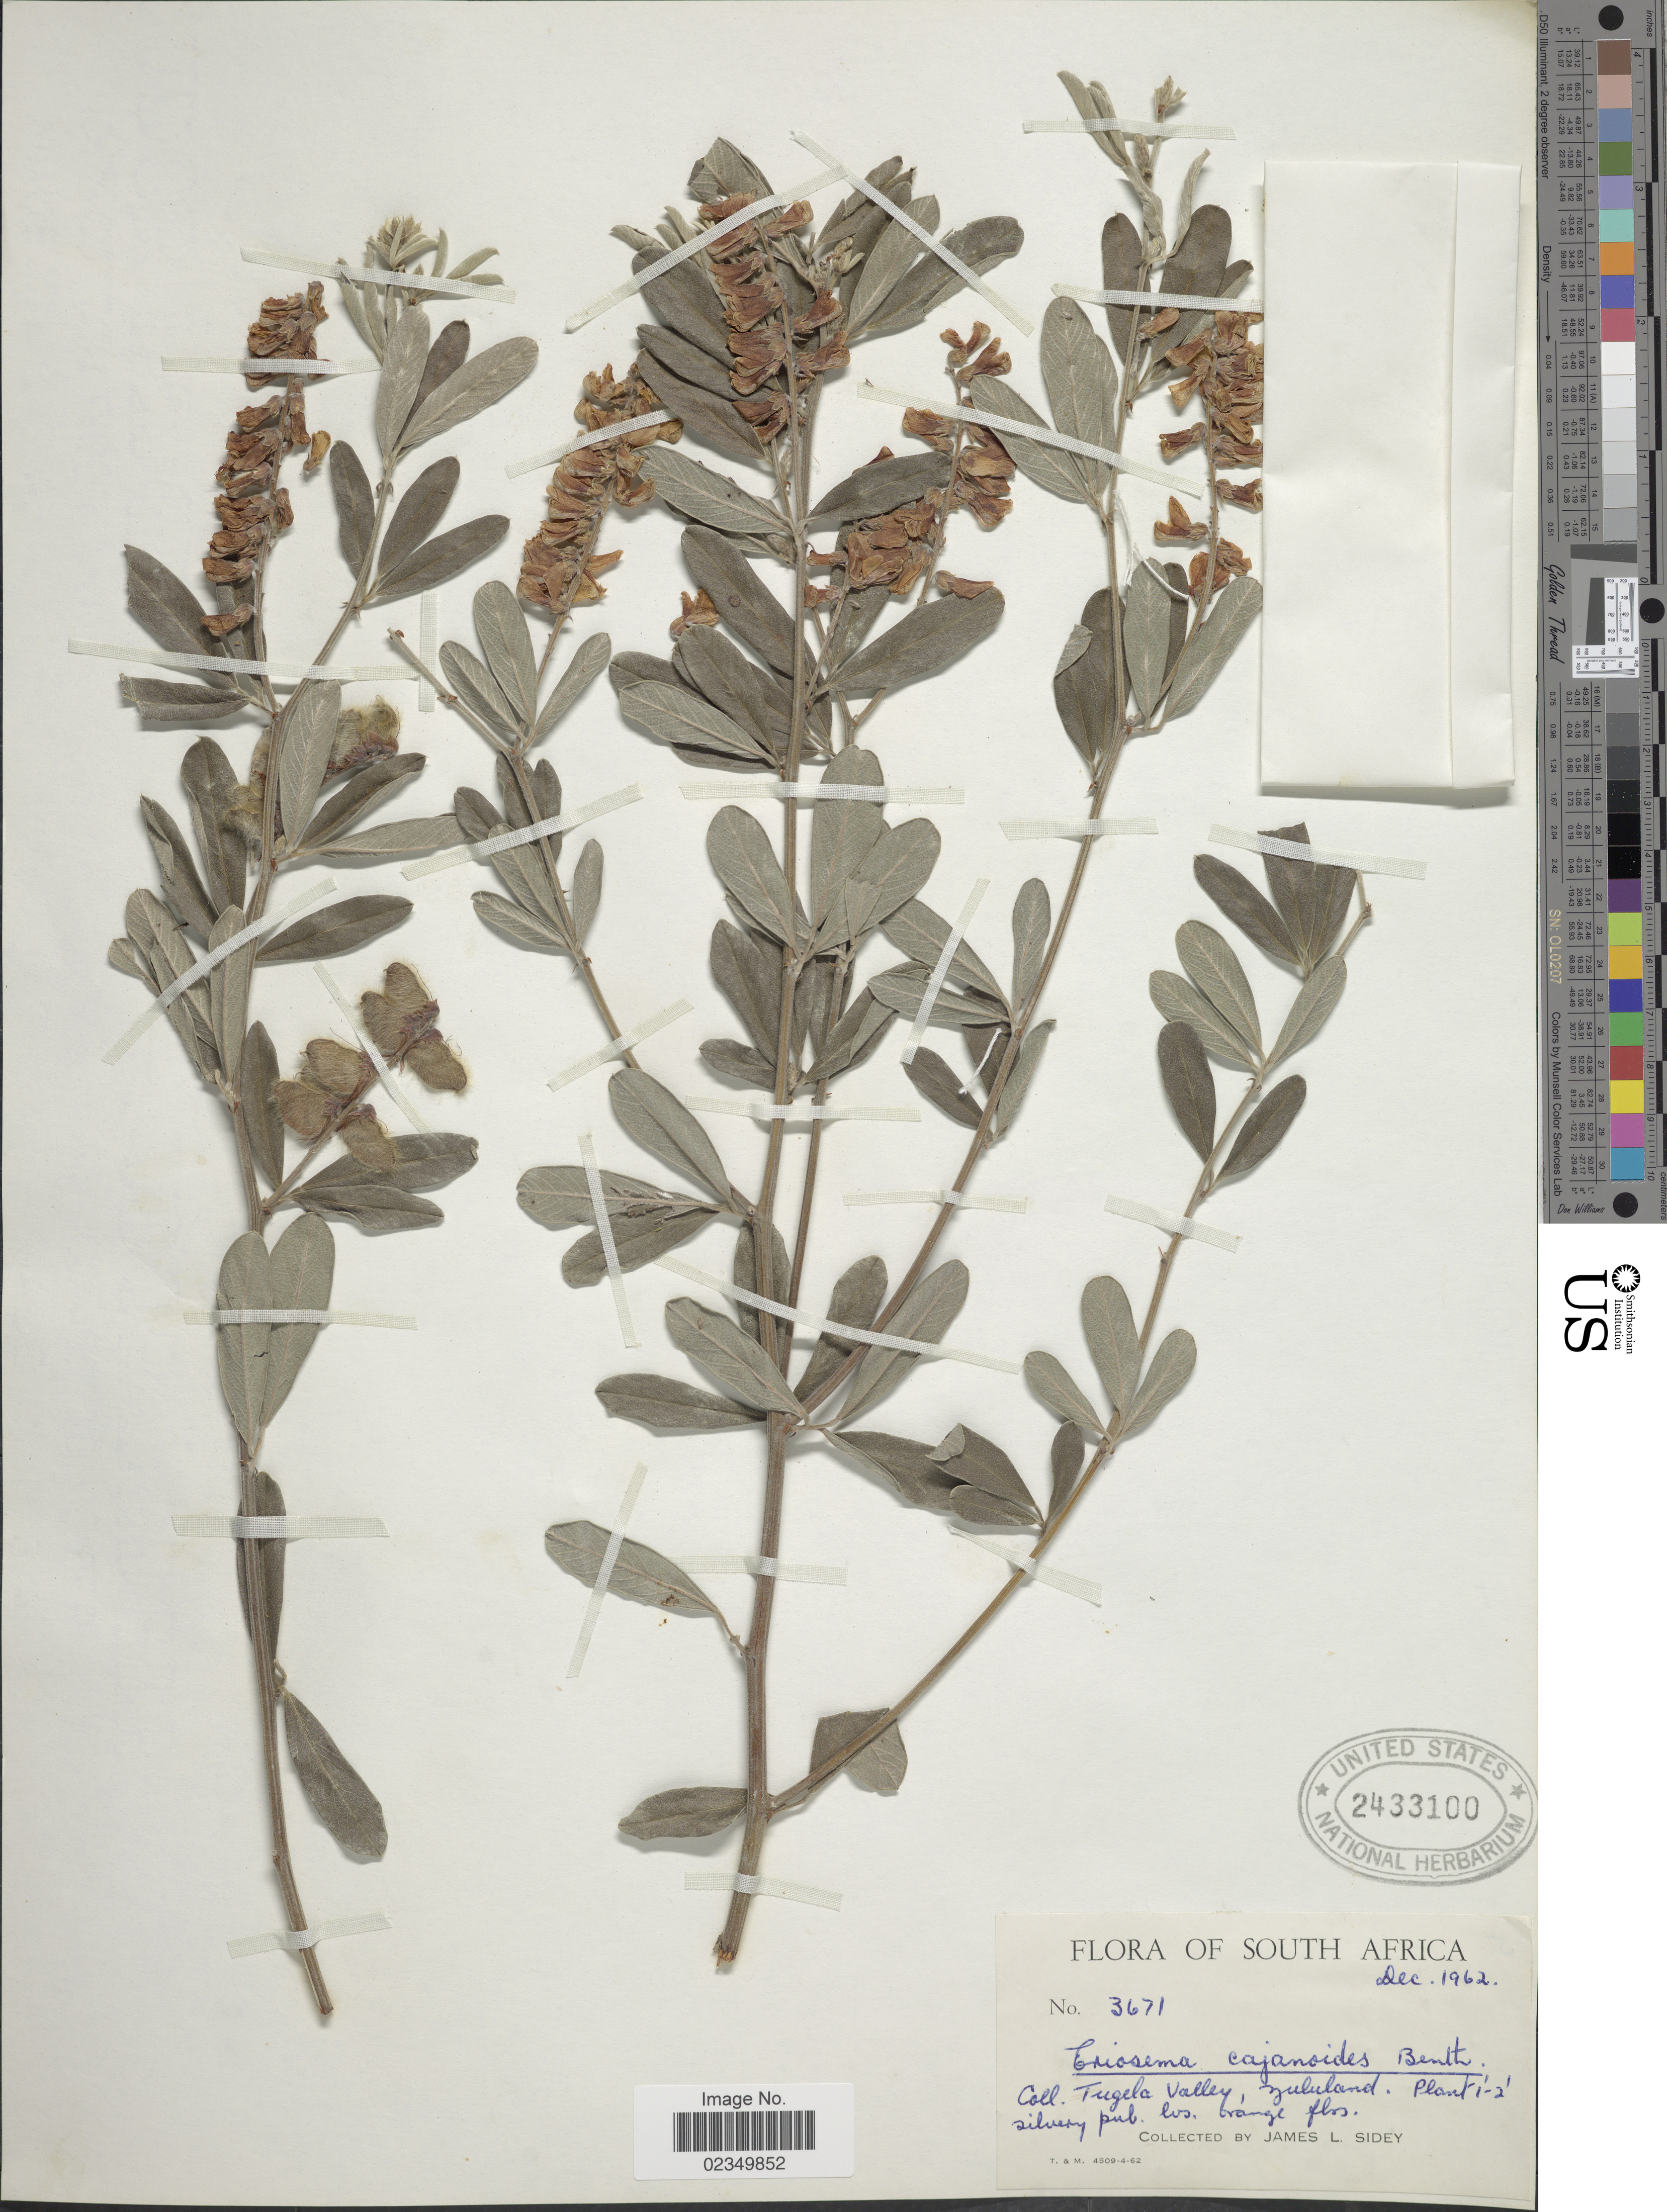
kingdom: Plantae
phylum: Tracheophyta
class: Magnoliopsida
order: Fabales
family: Fabaceae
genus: Eriosema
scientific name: Eriosema cajanoides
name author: (Guill. & Perr.) Hook. f.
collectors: J. L. Sidey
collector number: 3671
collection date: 1962-12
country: South Africa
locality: Tugela valley, Zululand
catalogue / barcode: US 2433100